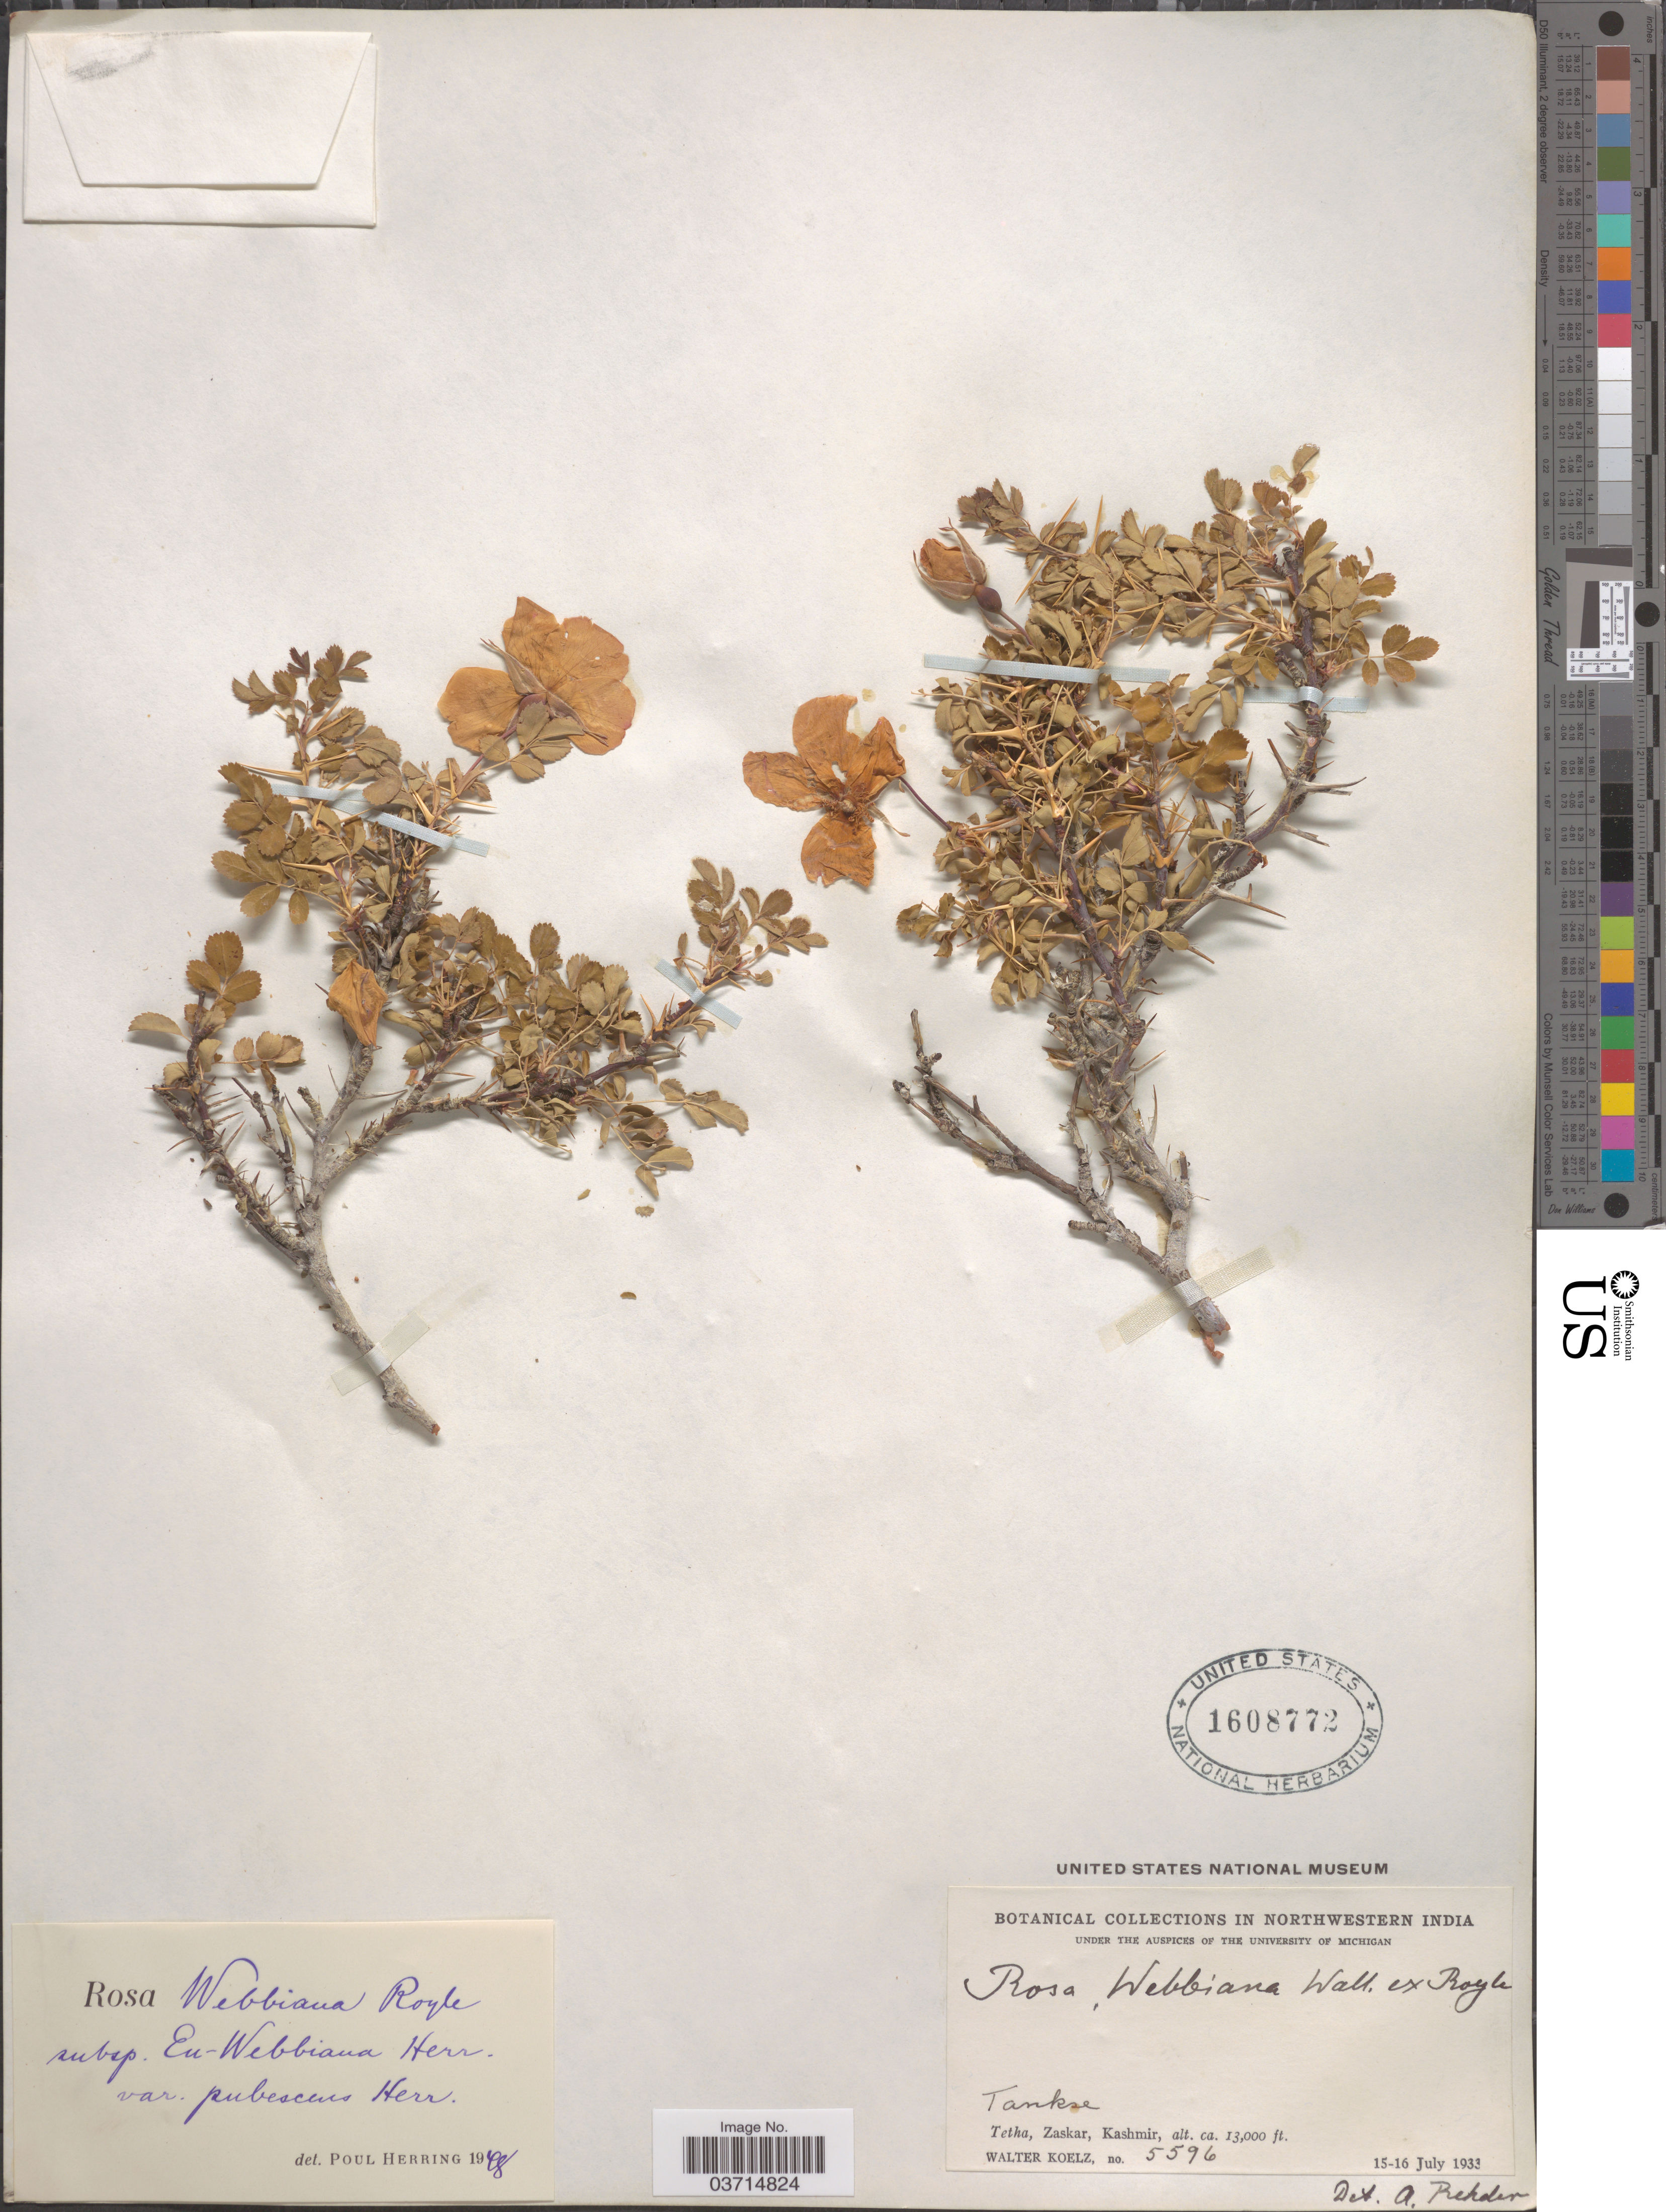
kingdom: Plantae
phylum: Tracheophyta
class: Magnoliopsida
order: Rosales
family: Rosaceae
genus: Rosa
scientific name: Rosa webbiana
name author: Wall. ex Royle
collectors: W. N. Koelz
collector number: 5596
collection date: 1933-07-15/1933-07-16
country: India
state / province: Jammu and Kashmir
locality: Northwestern India. Tankse. Tetha, Zaskar, Kashmir.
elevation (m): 3962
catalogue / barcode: US 1608772